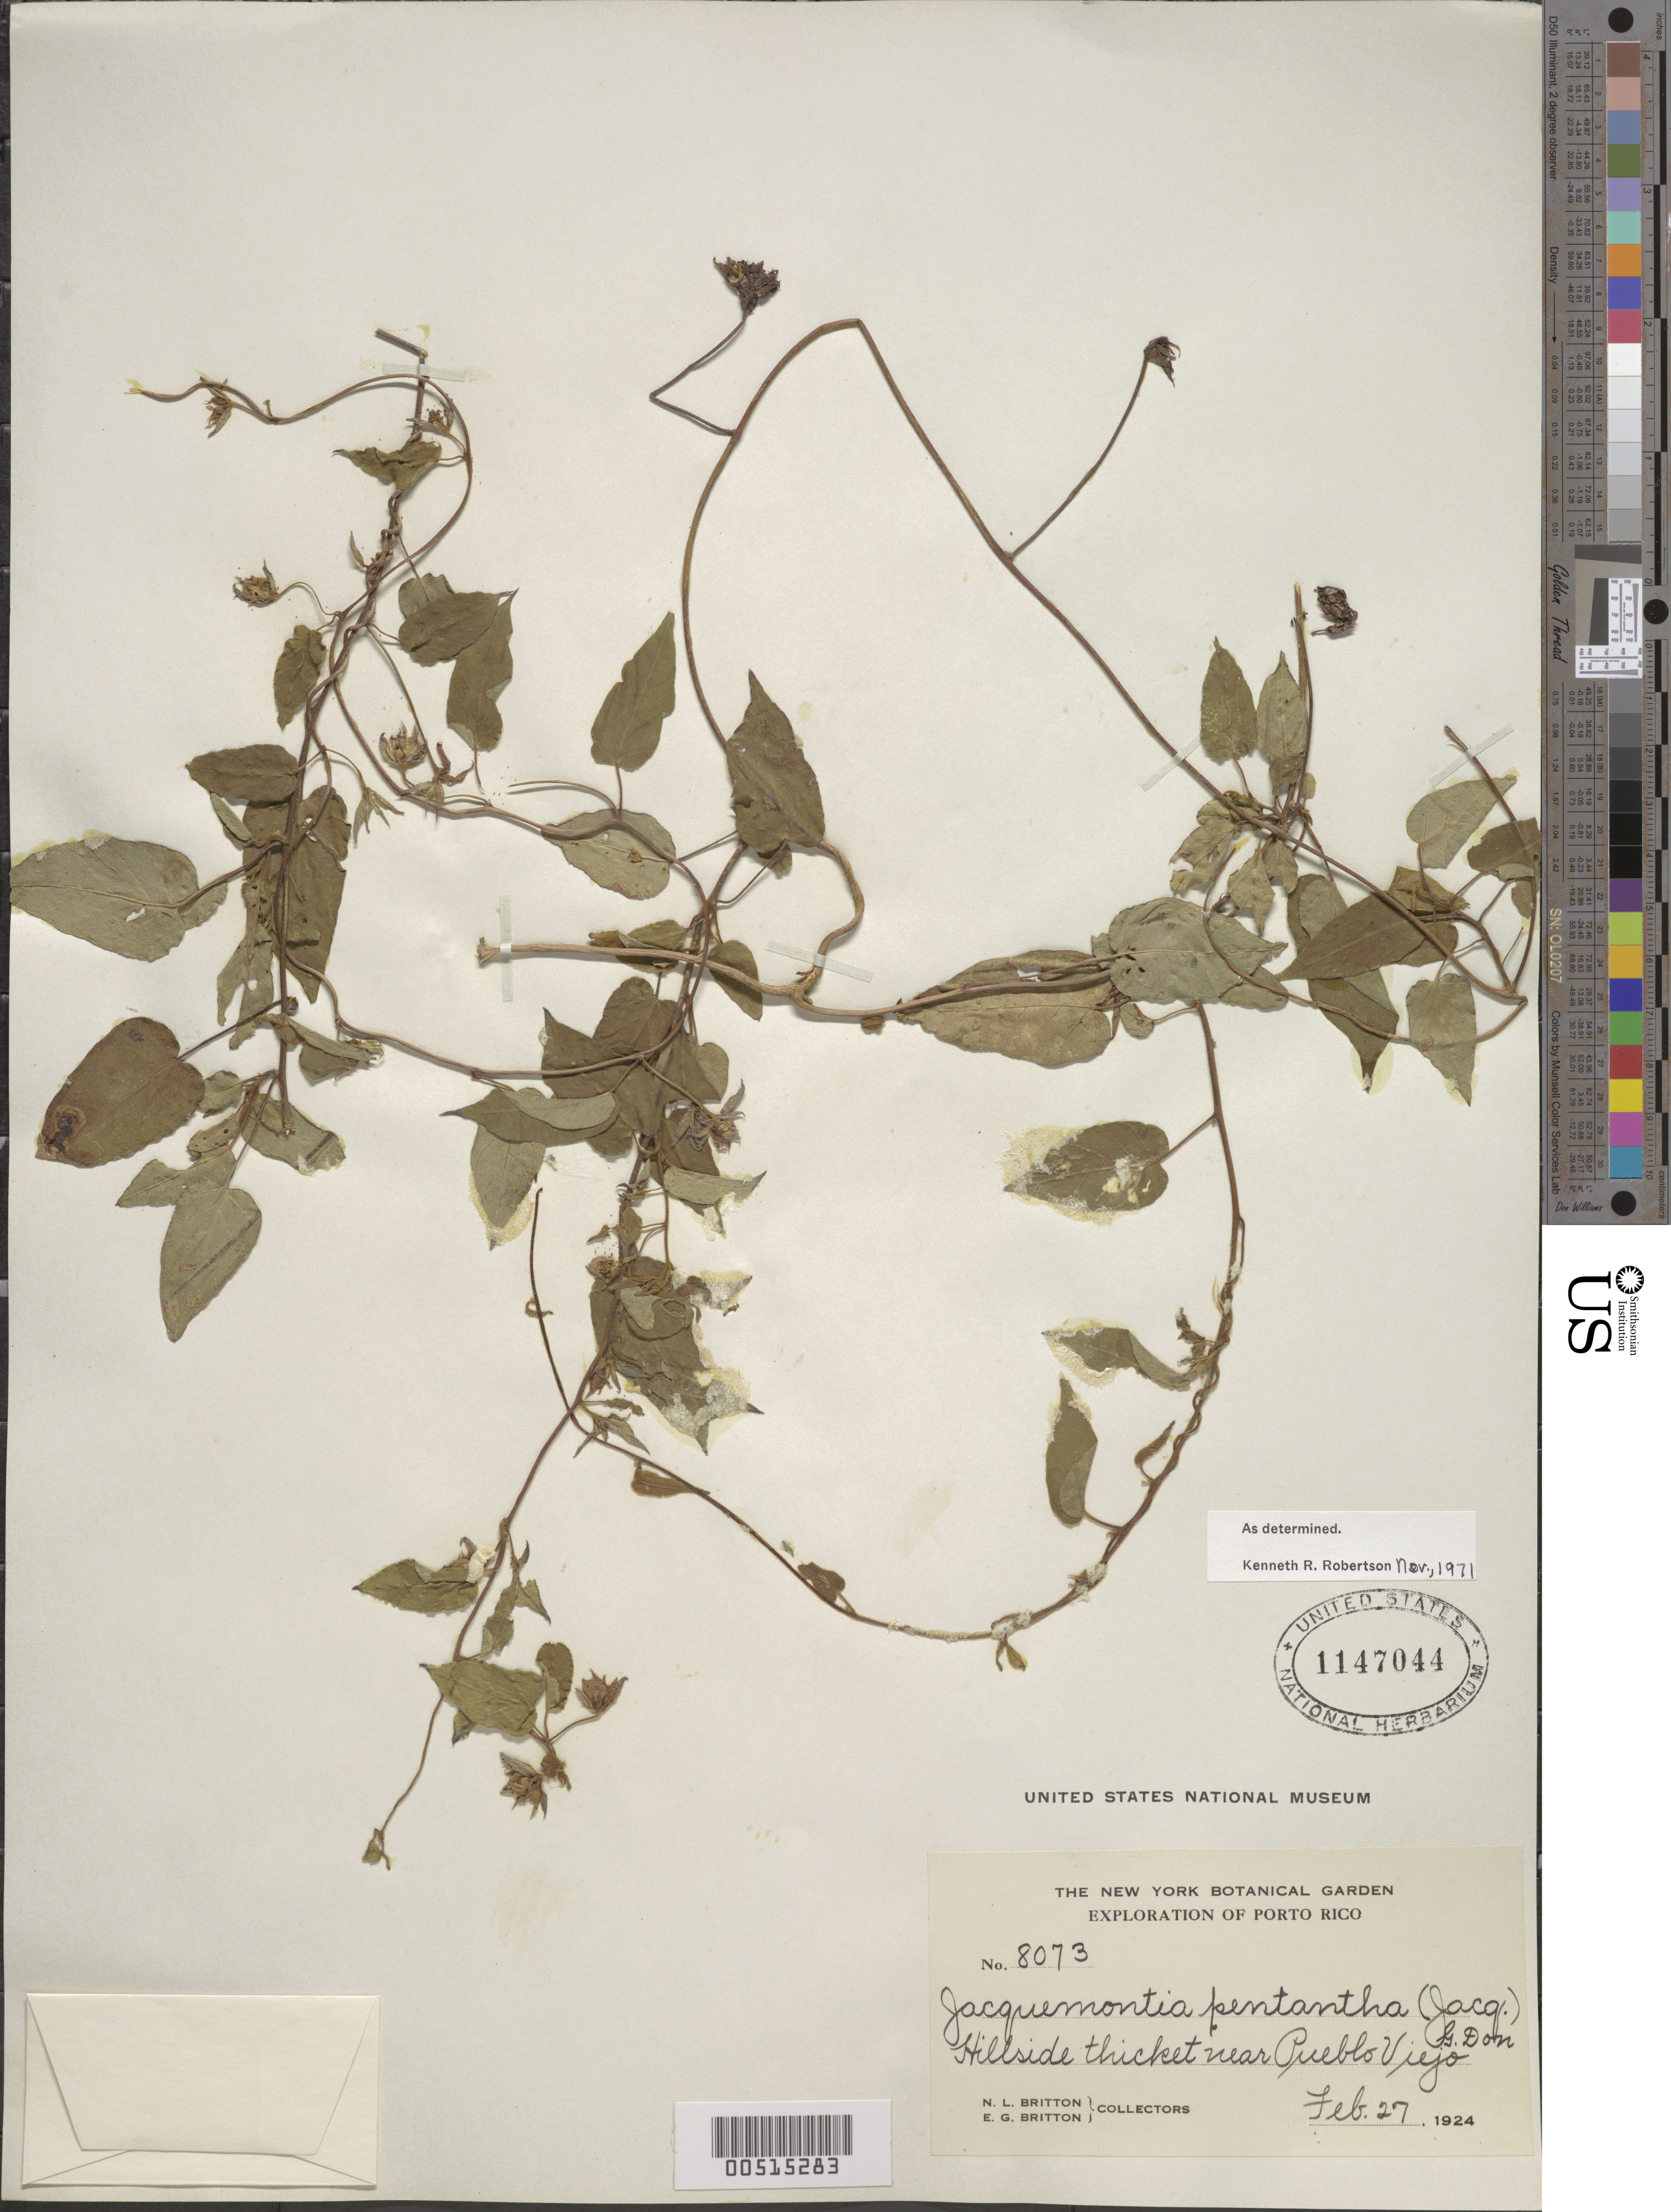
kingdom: Plantae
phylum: Tracheophyta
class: Magnoliopsida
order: Solanales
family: Convolvulaceae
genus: Jacquemontia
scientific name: Jacquemontia pentanthos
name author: (Jacq.) G. Don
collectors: N. Britton & E. G. Britton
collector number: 8073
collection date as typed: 27 Feb 1924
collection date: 1924-02-27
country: Puerto Rico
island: Greater Antilles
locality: Pueblo Viejo. Hillside thicket.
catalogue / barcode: US 1147044